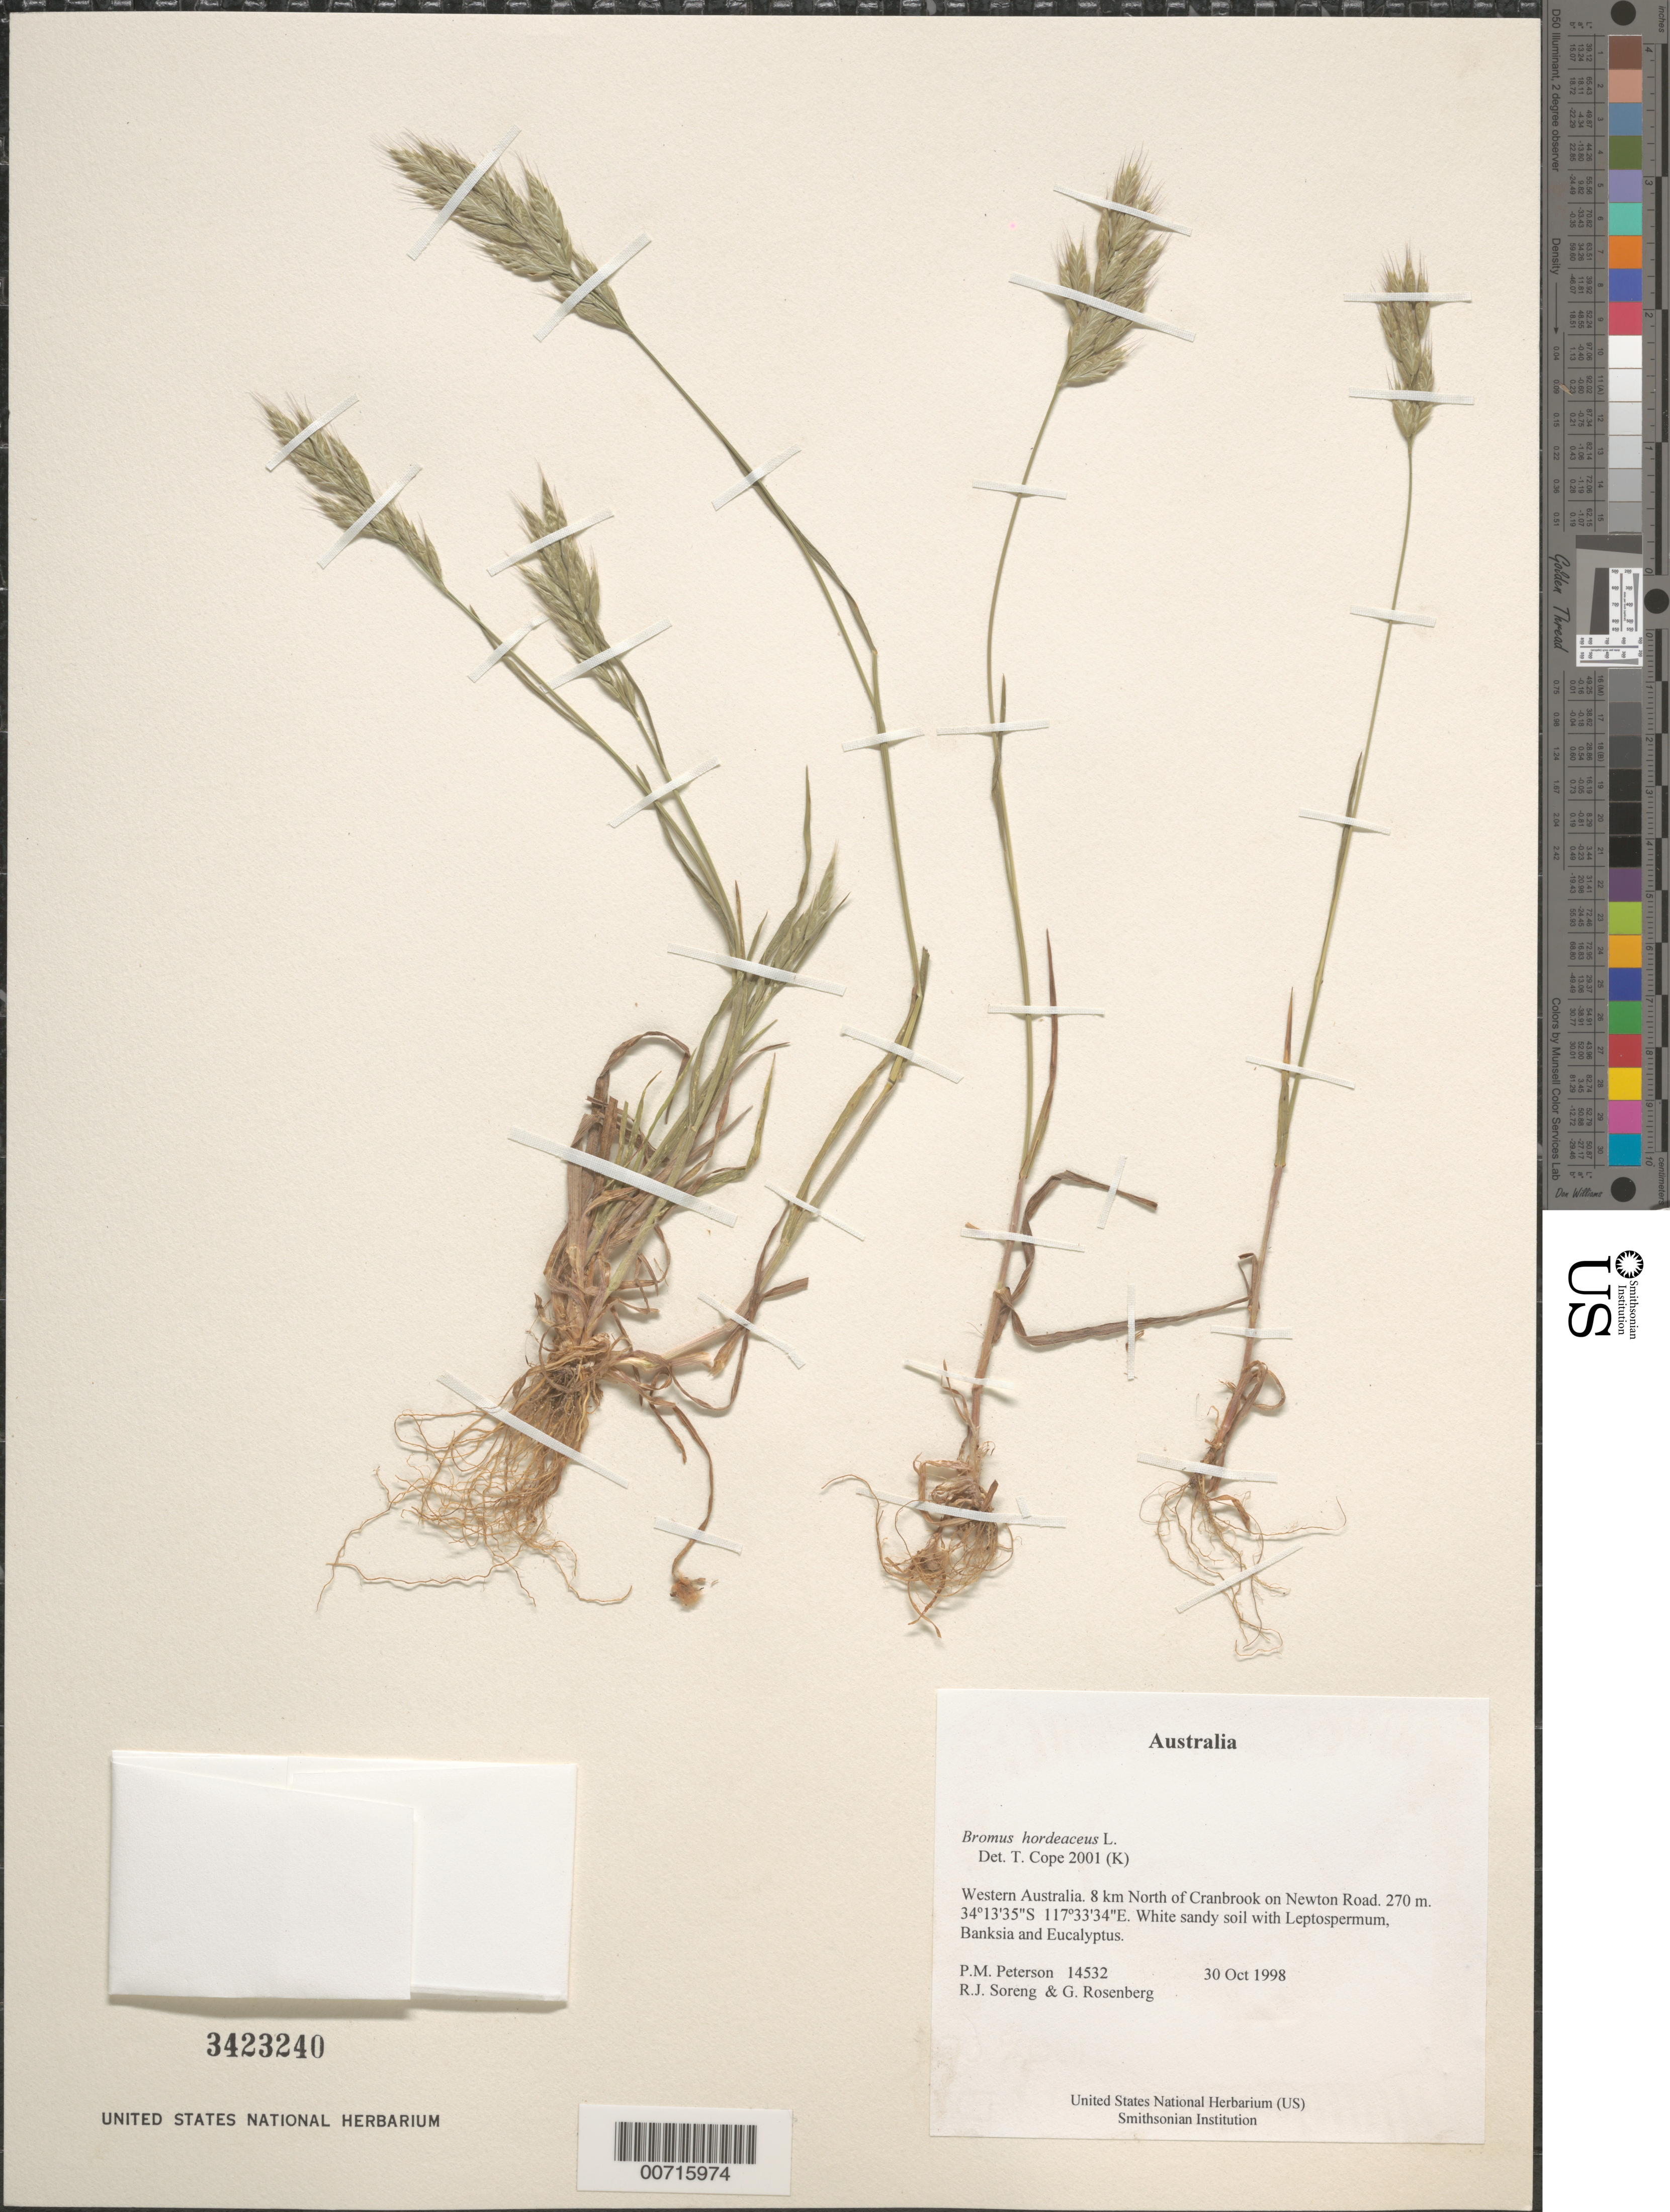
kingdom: Plantae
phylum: Tracheophyta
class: Liliopsida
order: Poales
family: Poaceae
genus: Bromus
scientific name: Bromus hordeaceus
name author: L.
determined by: Cope, T. A.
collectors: P. M. Peterson, R. J. Soreng & G. Rosenberg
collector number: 14532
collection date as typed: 30 Oct 1998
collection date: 1998-10-30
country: Australia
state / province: Western Australia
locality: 8 km North of Cranbrook on Newton Road.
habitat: White sandy soil with Leptospermum, Banksia and Eucalyptus.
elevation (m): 270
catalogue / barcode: US 3423240